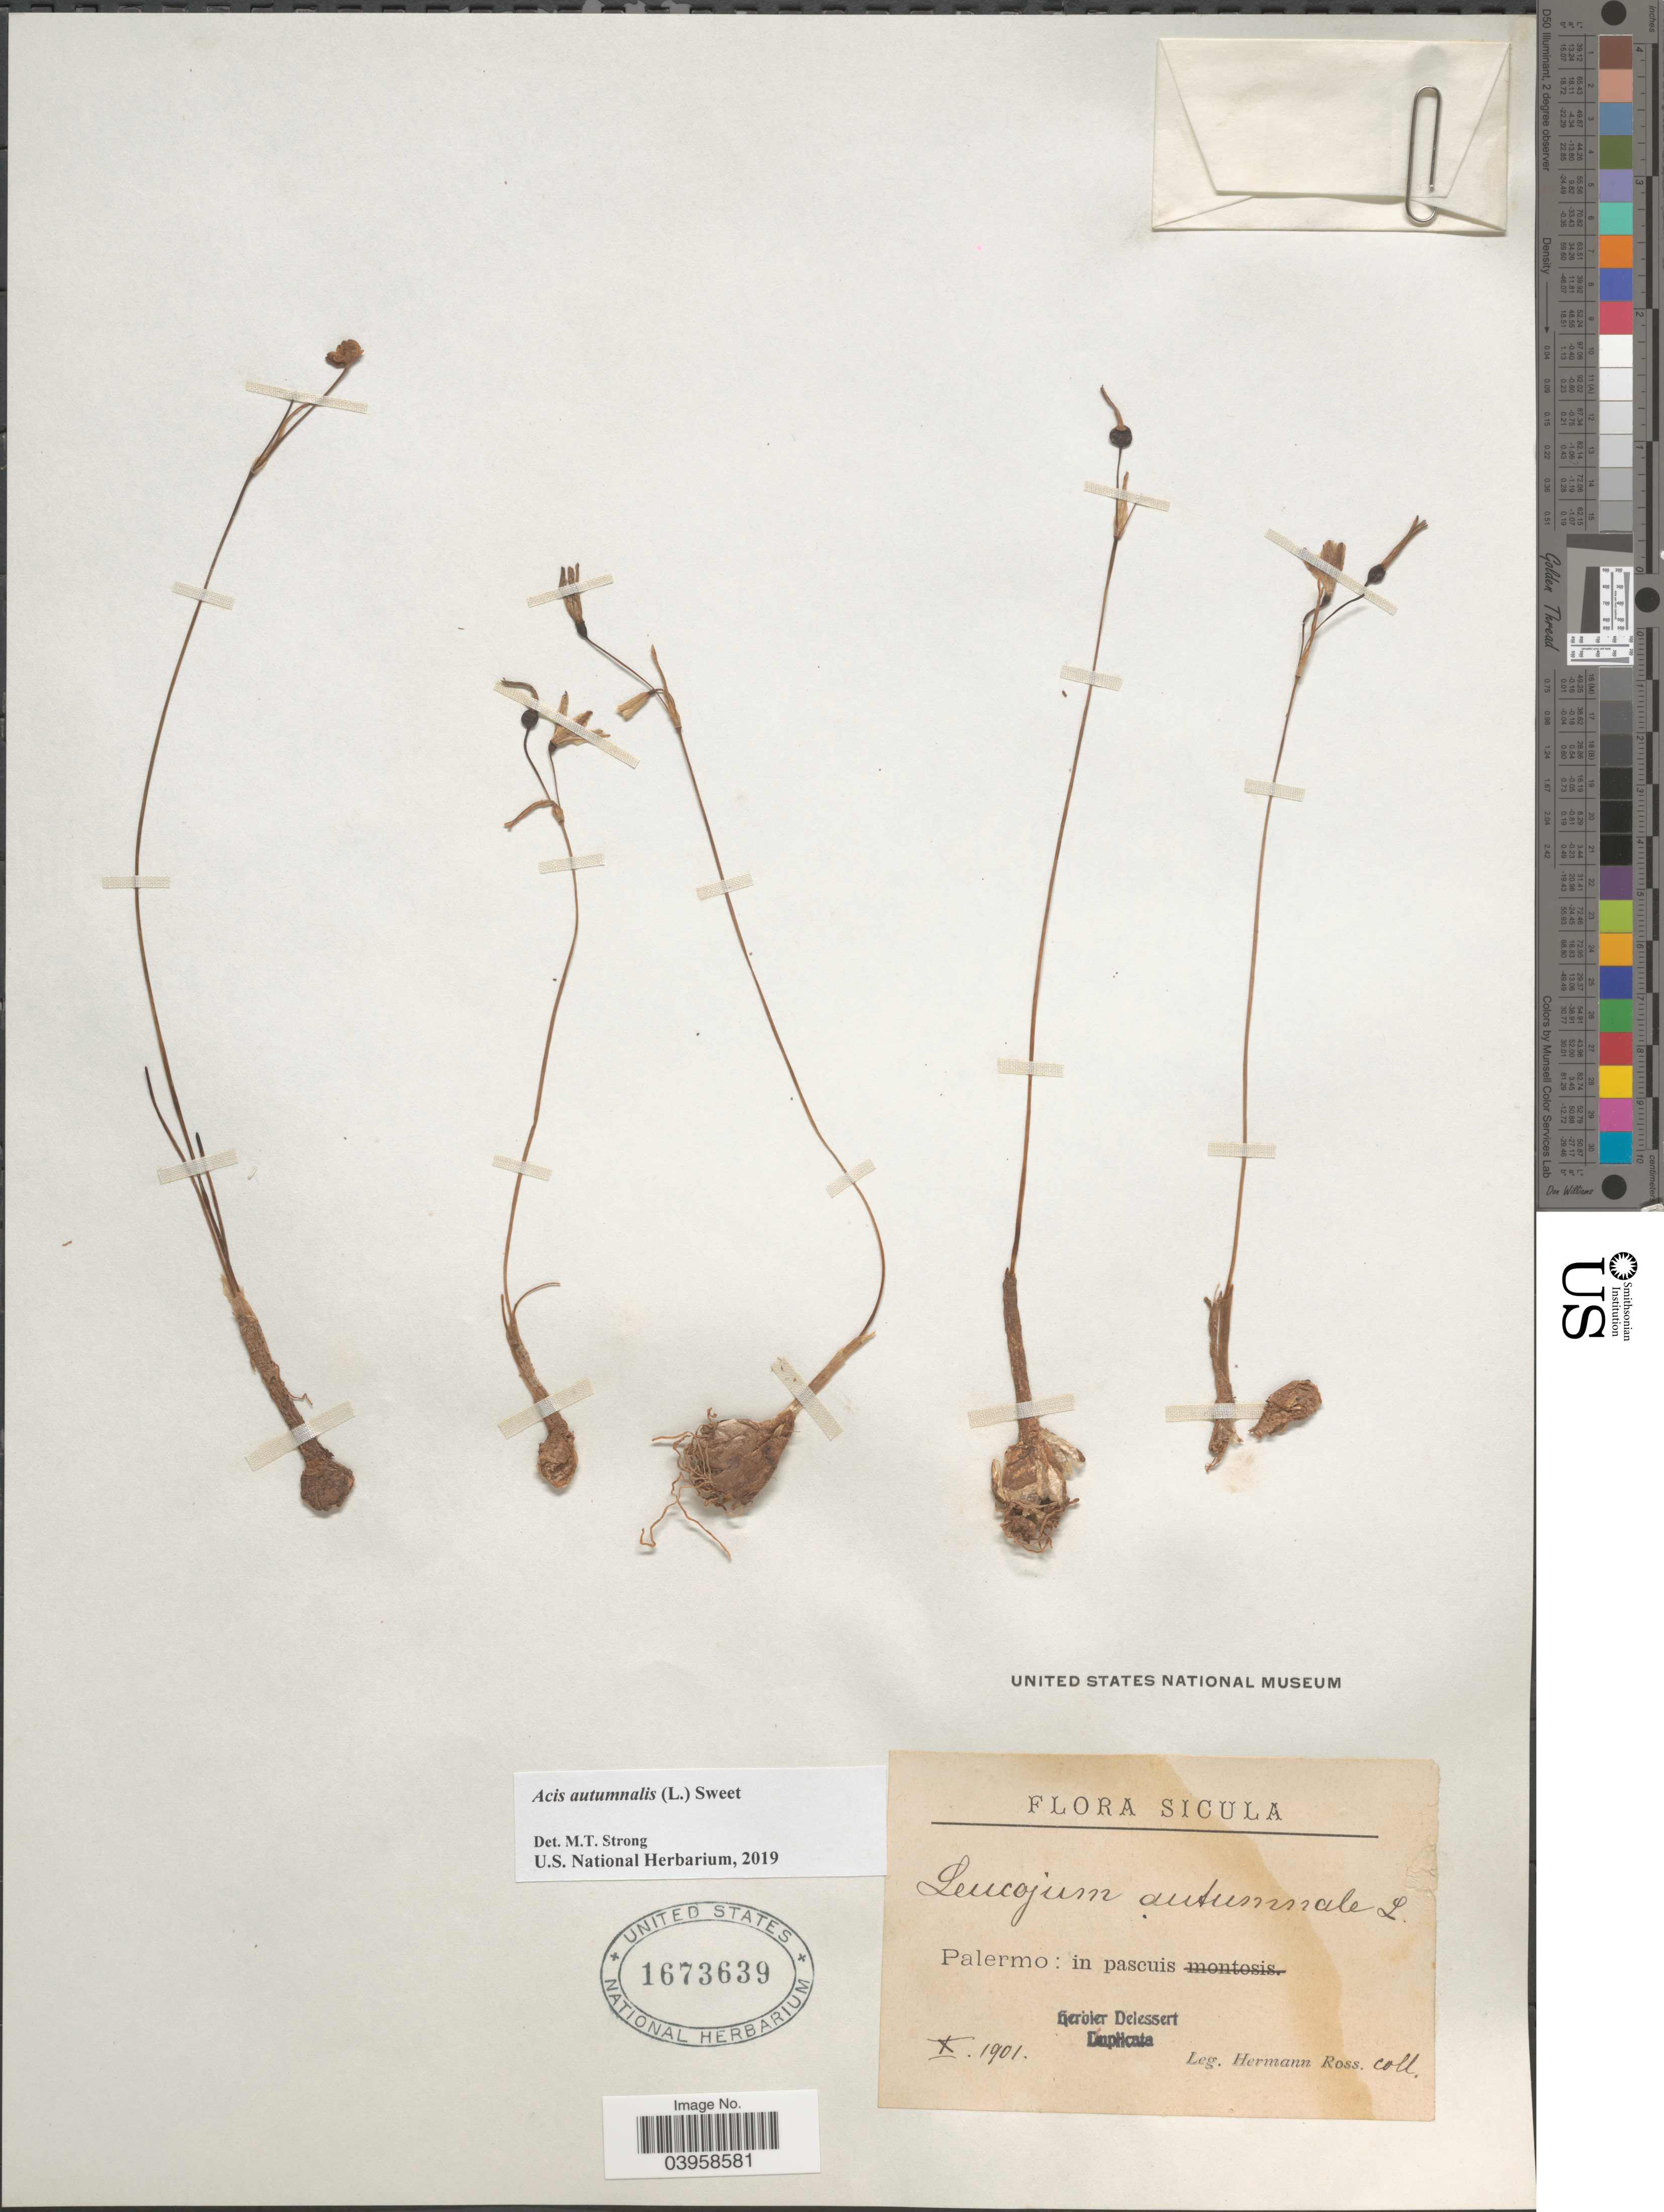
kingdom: Plantae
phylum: Tracheophyta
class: Liliopsida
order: Asparagales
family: Amaryllidaceae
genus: Acis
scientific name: Acis autumnalis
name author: (L.) Sweet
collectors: H. Ross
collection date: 1901-10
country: Italy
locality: Sicula. Palermo.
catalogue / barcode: US 1673639